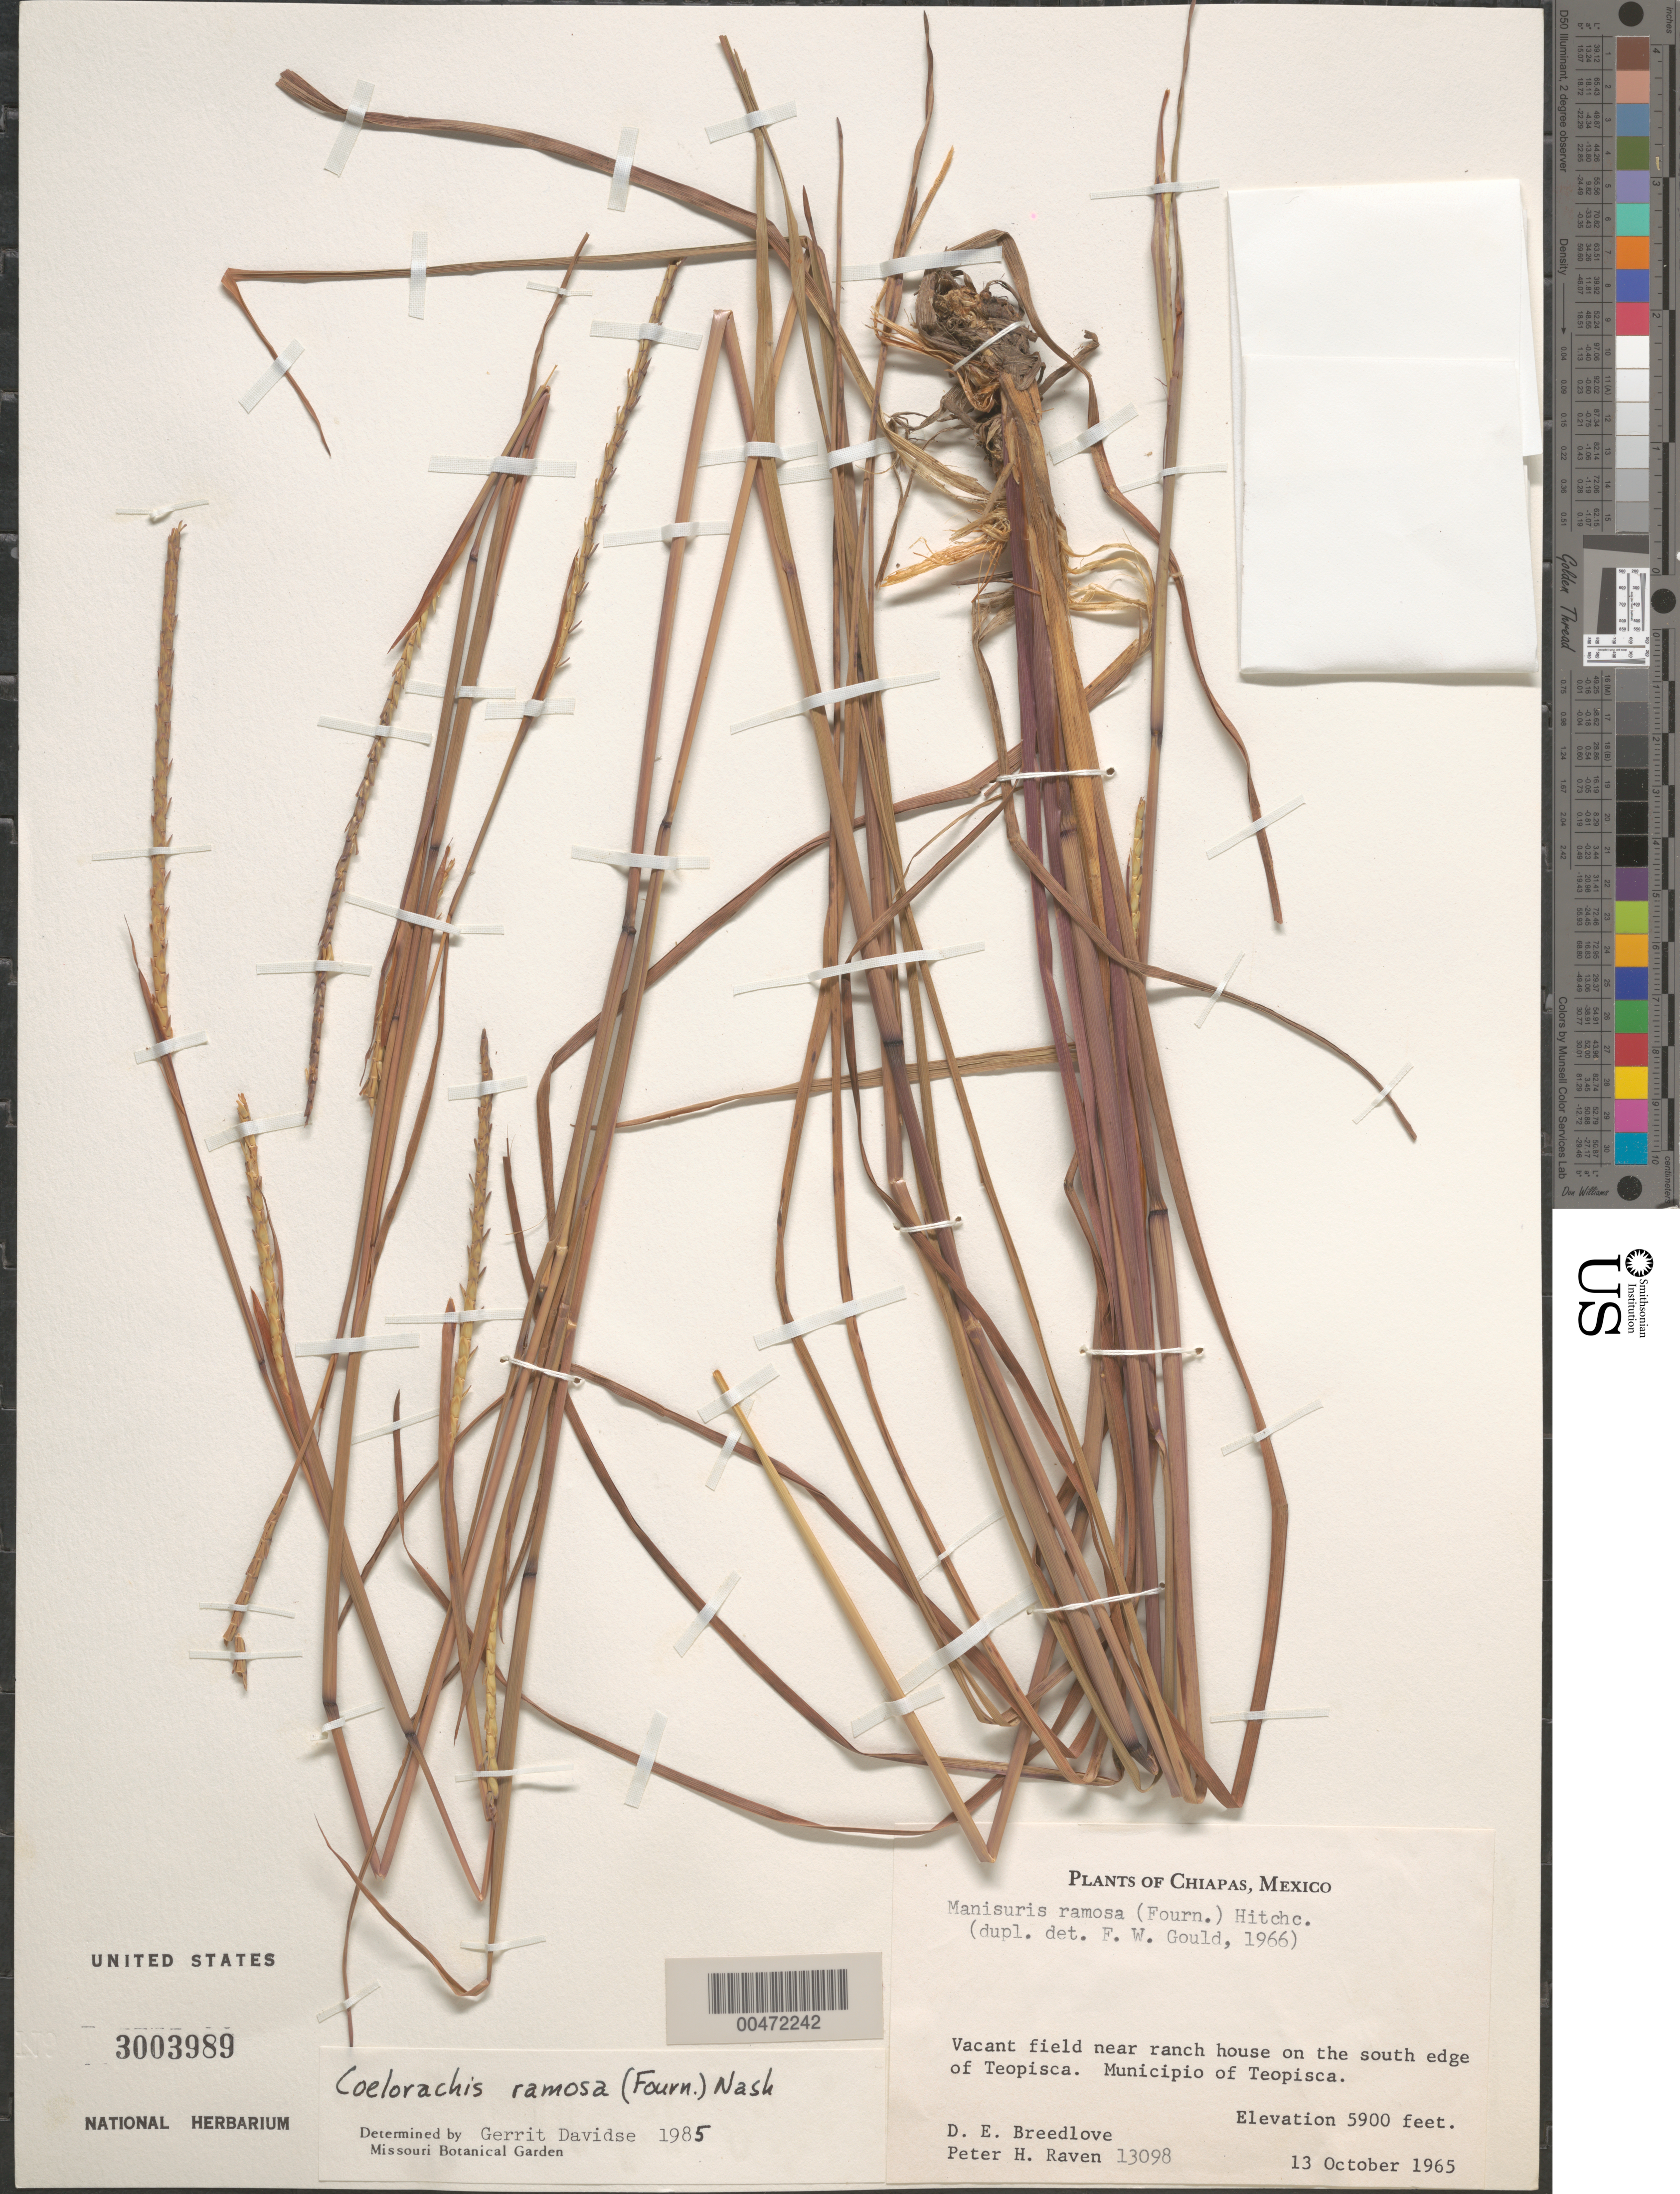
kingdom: Plantae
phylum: Tracheophyta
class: Liliopsida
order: Poales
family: Poaceae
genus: Mnesithea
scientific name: Mnesithea ramosa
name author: (E. Fourn.) de Koning & Sosef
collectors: D. E. Breedlove & P. H. Raven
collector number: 13098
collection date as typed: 13 Oct 1965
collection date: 1965-10-13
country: Mexico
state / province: Chiapas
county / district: Teopisca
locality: On the S edge of Teopisca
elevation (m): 1798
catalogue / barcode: US 3003989